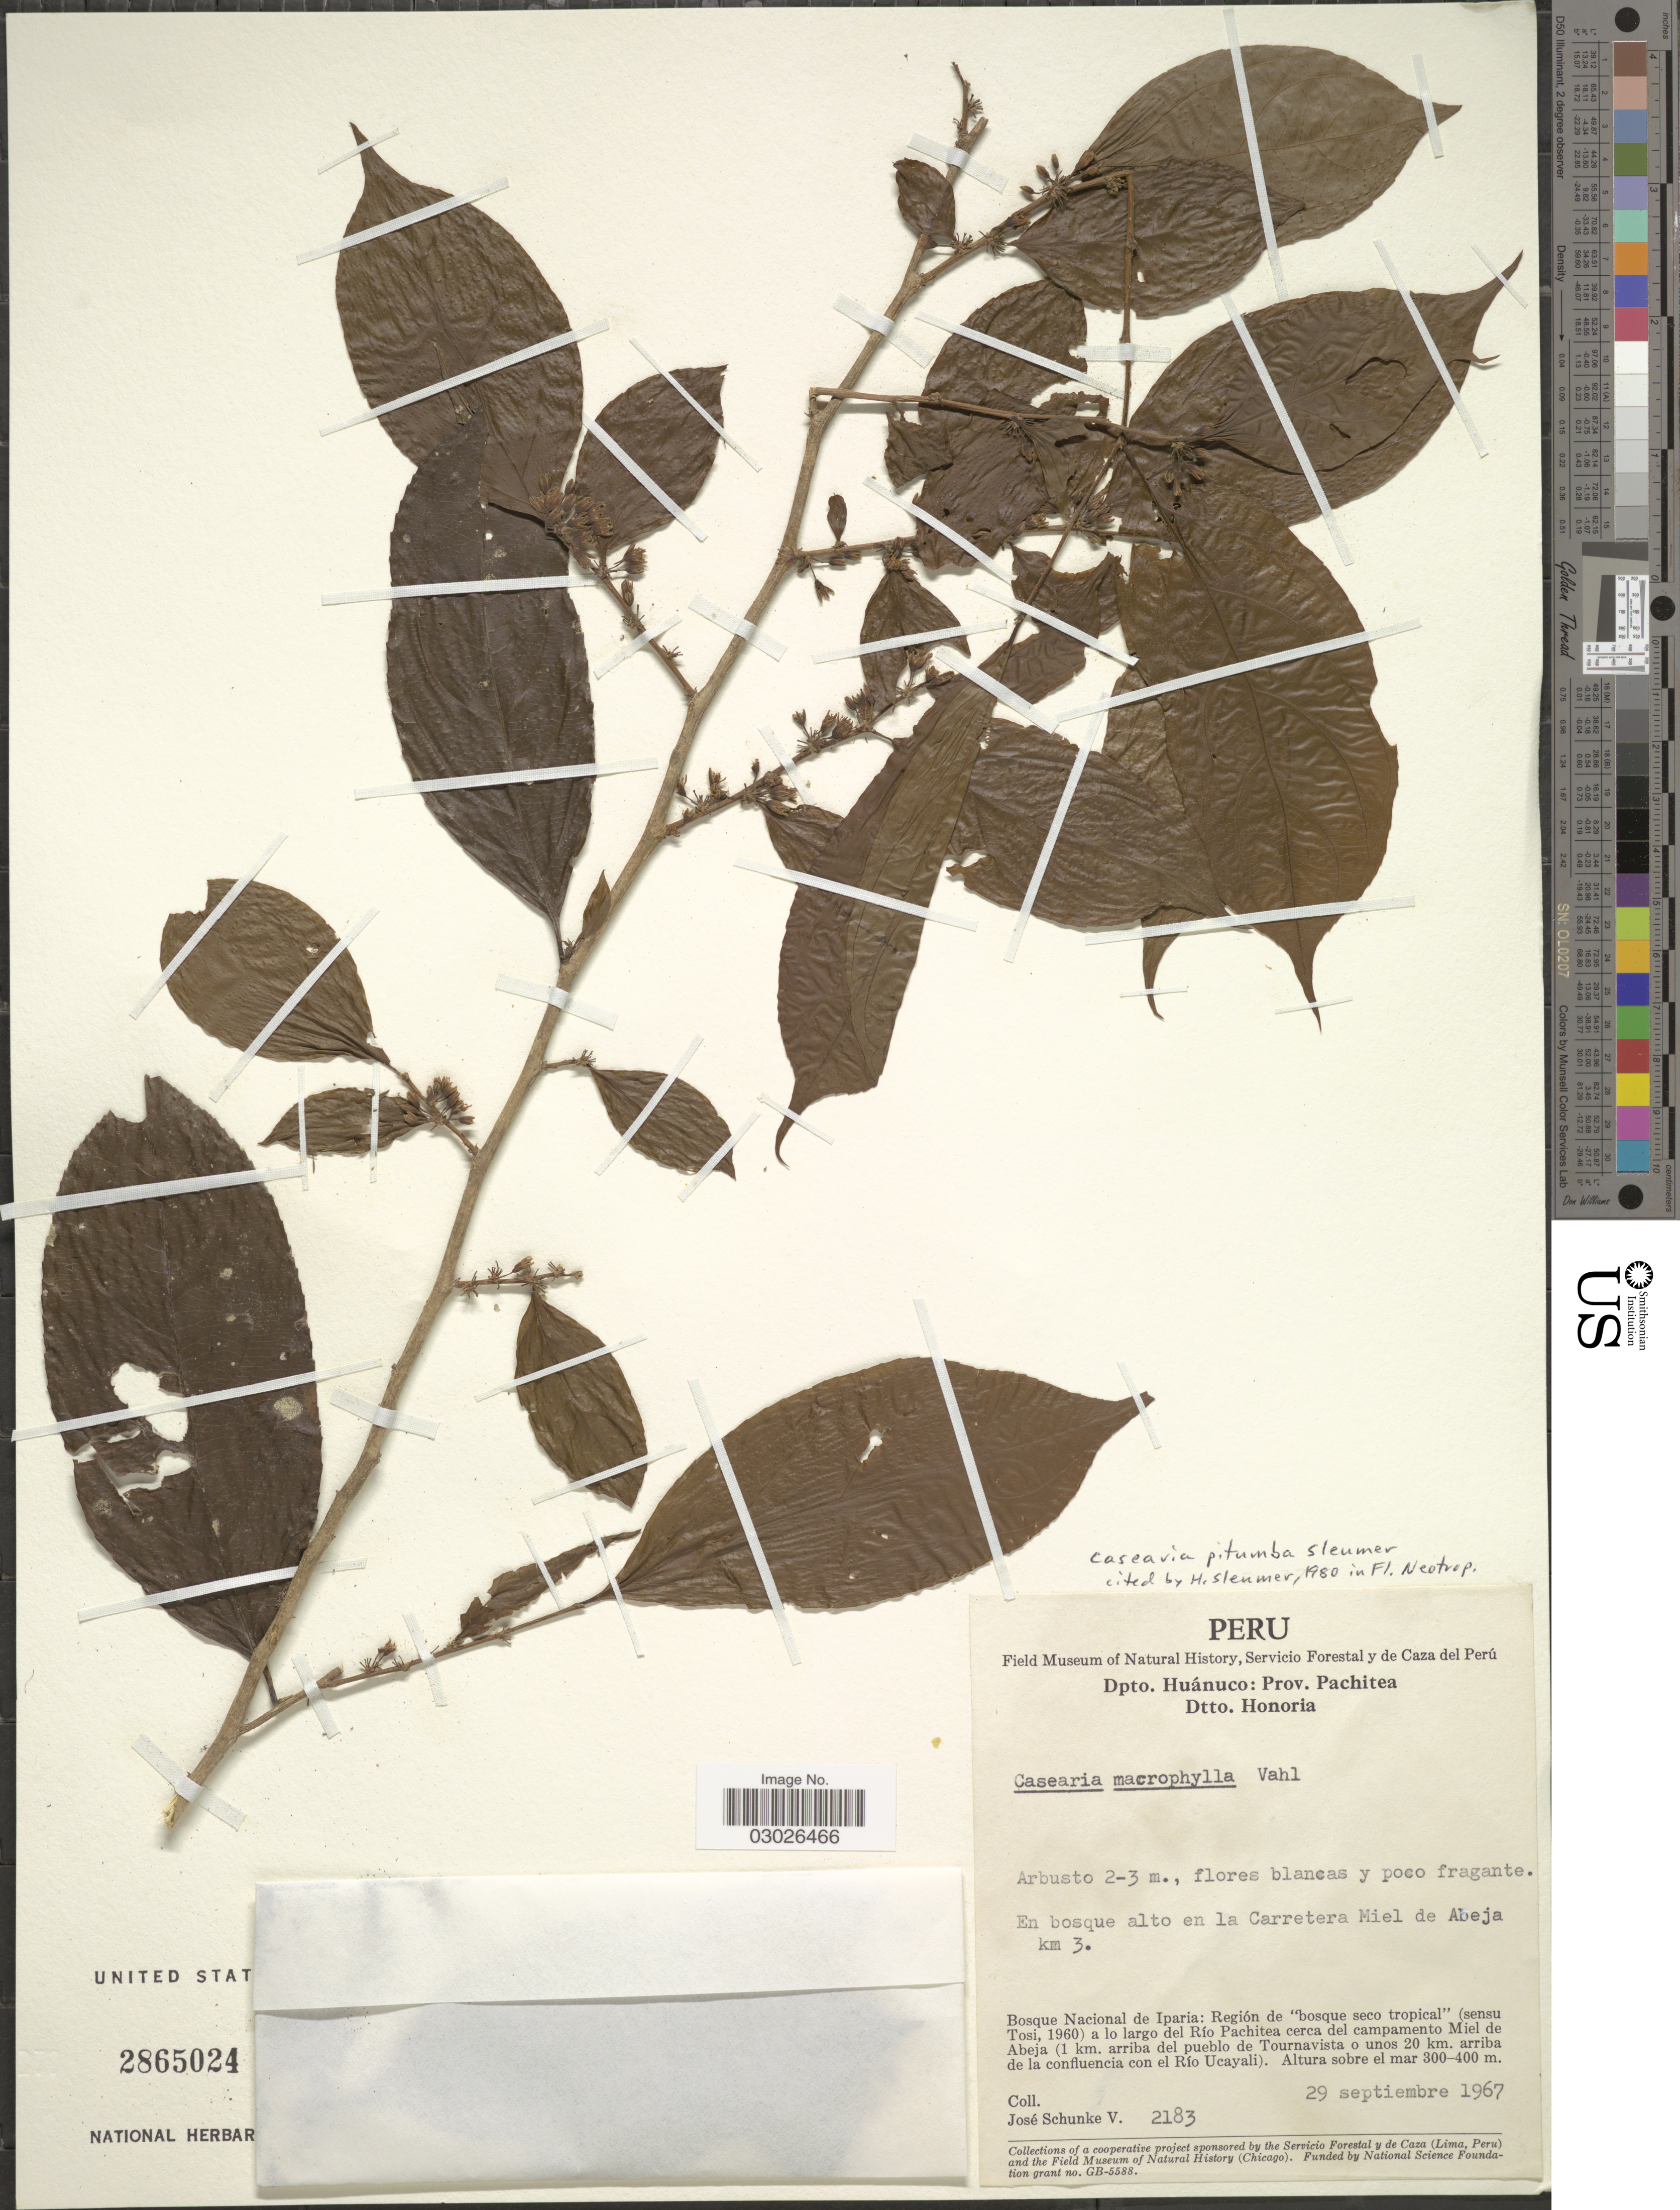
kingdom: Plantae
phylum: Tracheophyta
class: Magnoliopsida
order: Malpighiales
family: Salicaceae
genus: Casearia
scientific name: Casearia pitumba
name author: Sleumer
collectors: J. Schunke Vigo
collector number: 2183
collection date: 1967-09-29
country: Peru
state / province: Huánuco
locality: Dpto. Huánuco: Prov. Pachitea, Dtto. Honoria, En bosque alto en la Carretera Miel de Abeja km 3, Bosque Nacional de Iparia: Región de "bosque seco tropical" (sensu Tosi, 1960) a lo largo del Río Pachitea cerca del campamento Miel de Abeja (1 km. arriba del pueblo de Tournavista o unos 20 km.arriba de la confluencia con el Río Ucayali).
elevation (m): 300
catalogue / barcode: US 2865024